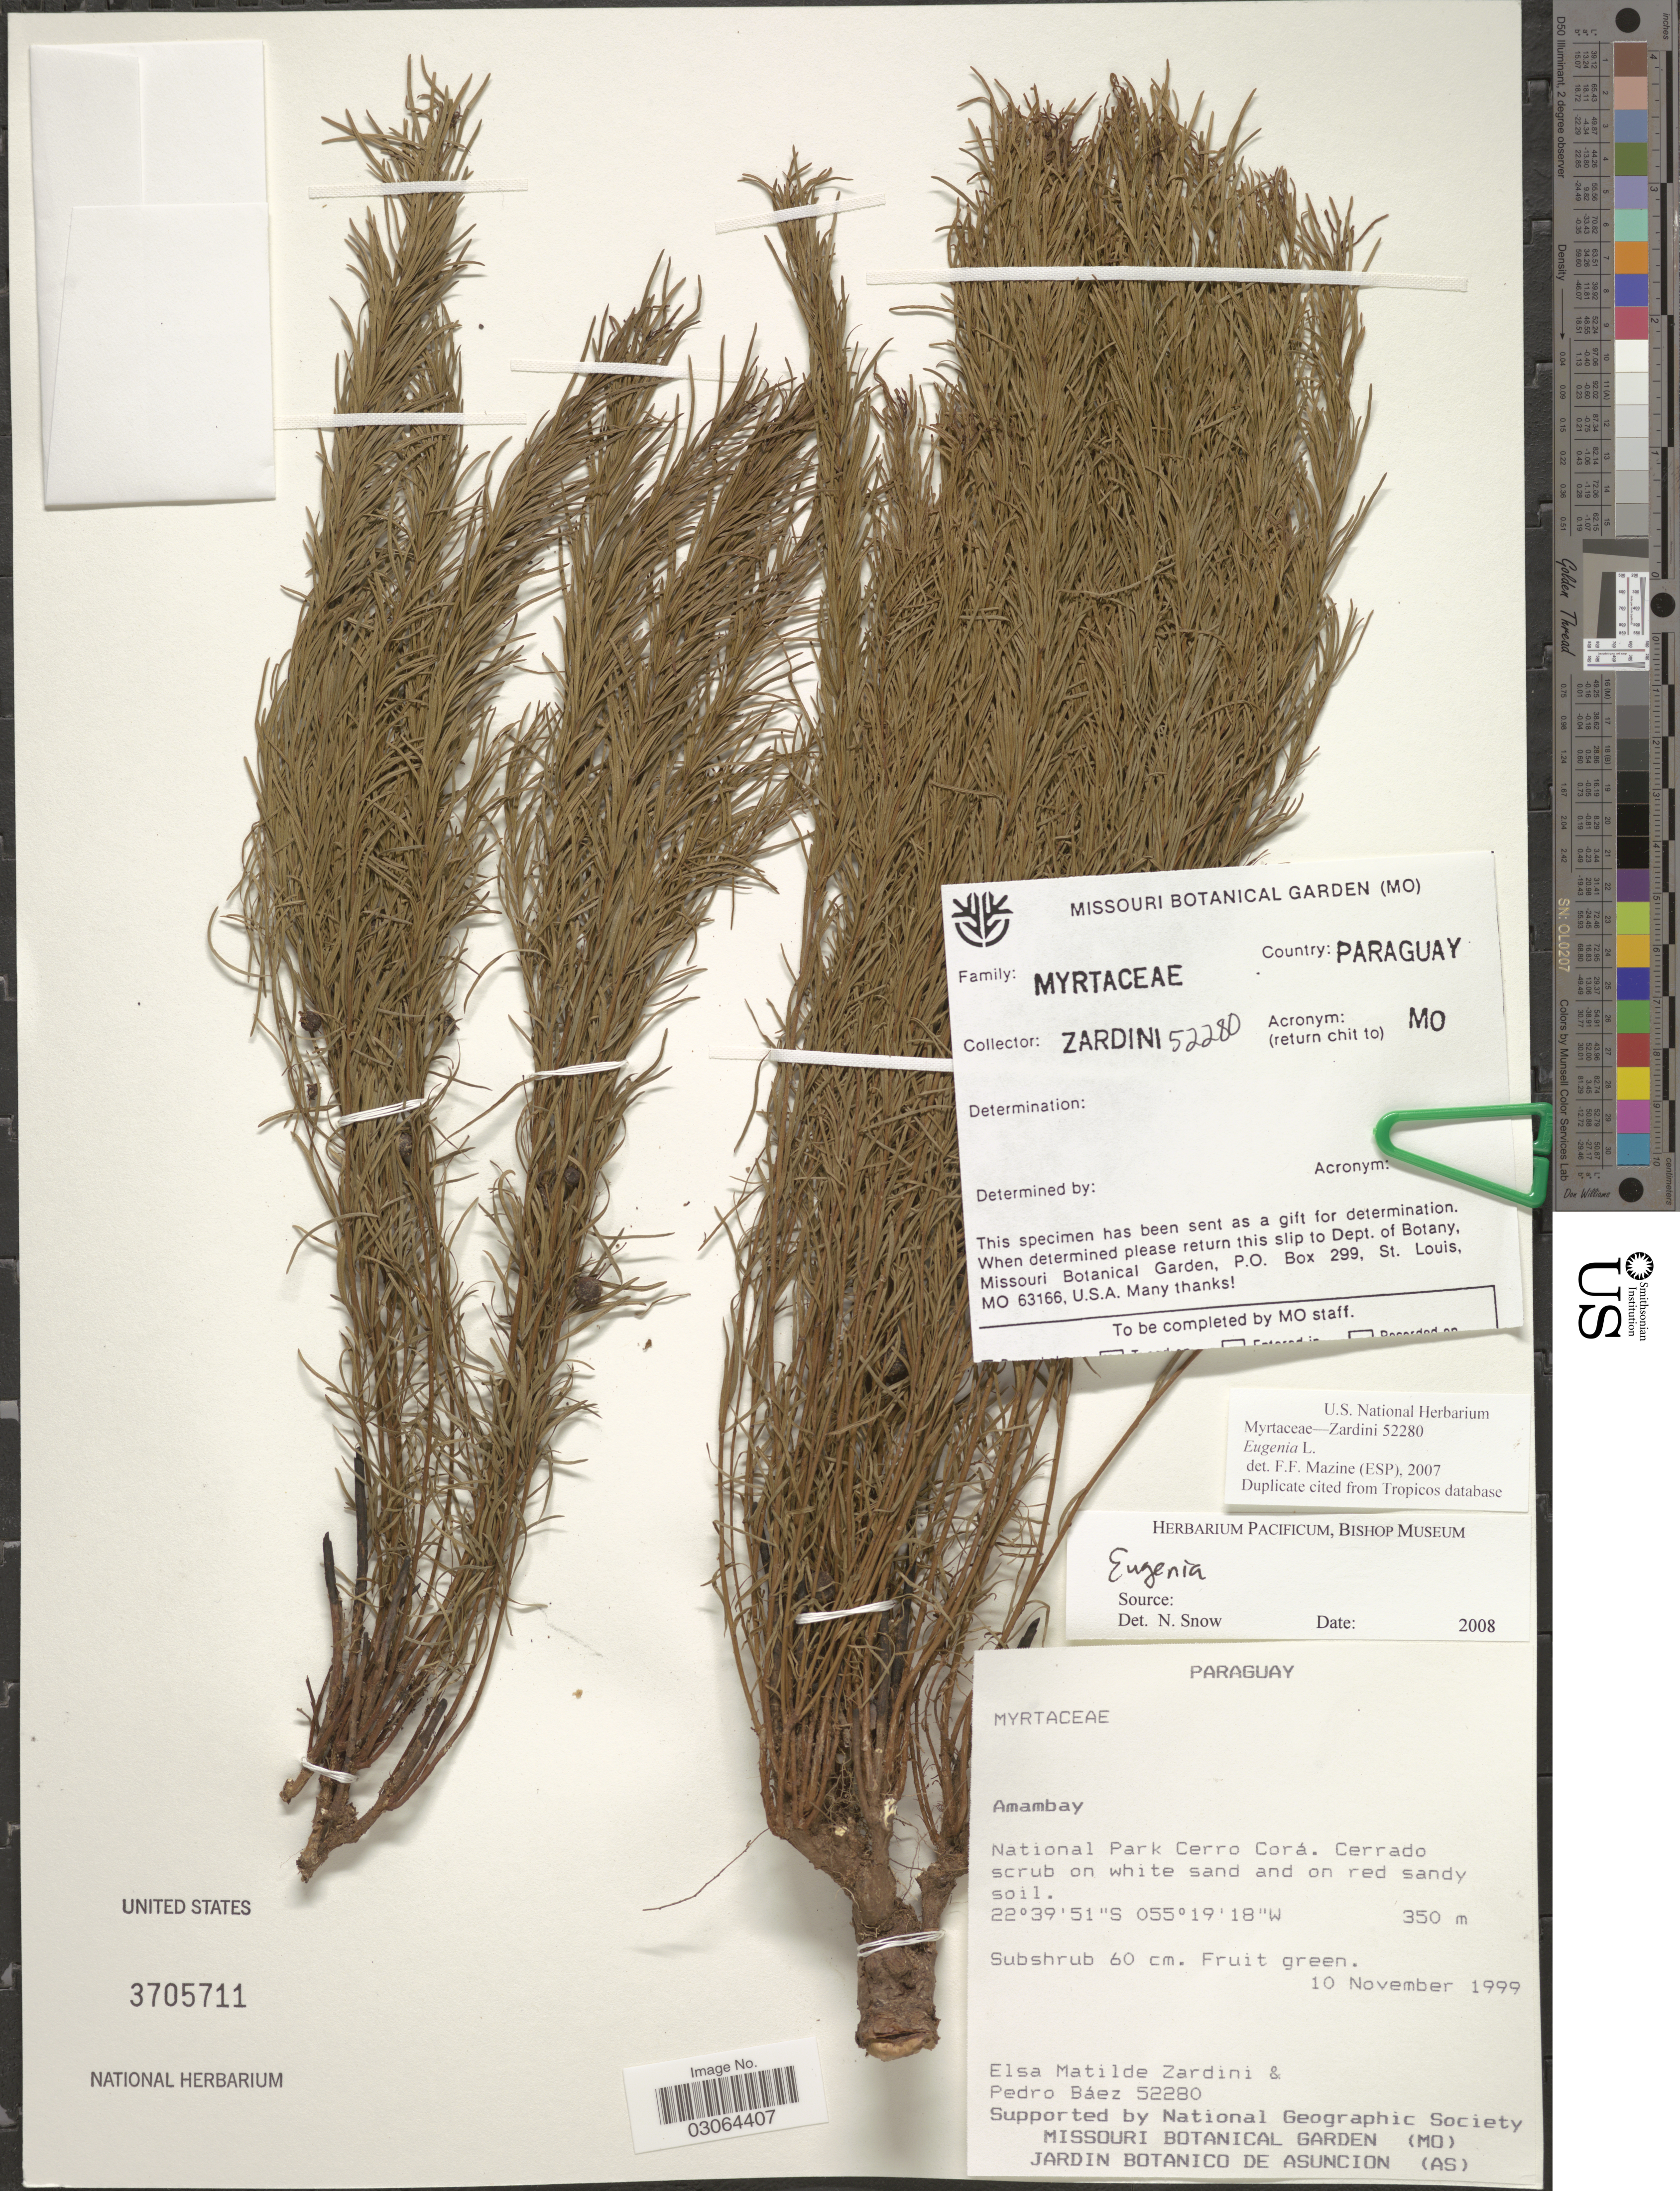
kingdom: Plantae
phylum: Tracheophyta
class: Magnoliopsida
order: Myrtales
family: Myrtaceae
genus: Eugenia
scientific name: Eugenia sp.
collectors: E. M. Zardini & P. Báez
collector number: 52280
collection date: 1999-11-10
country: Paraguay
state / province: Amambay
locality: National Park Cerro Corá.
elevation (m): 350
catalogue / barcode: US 3705711